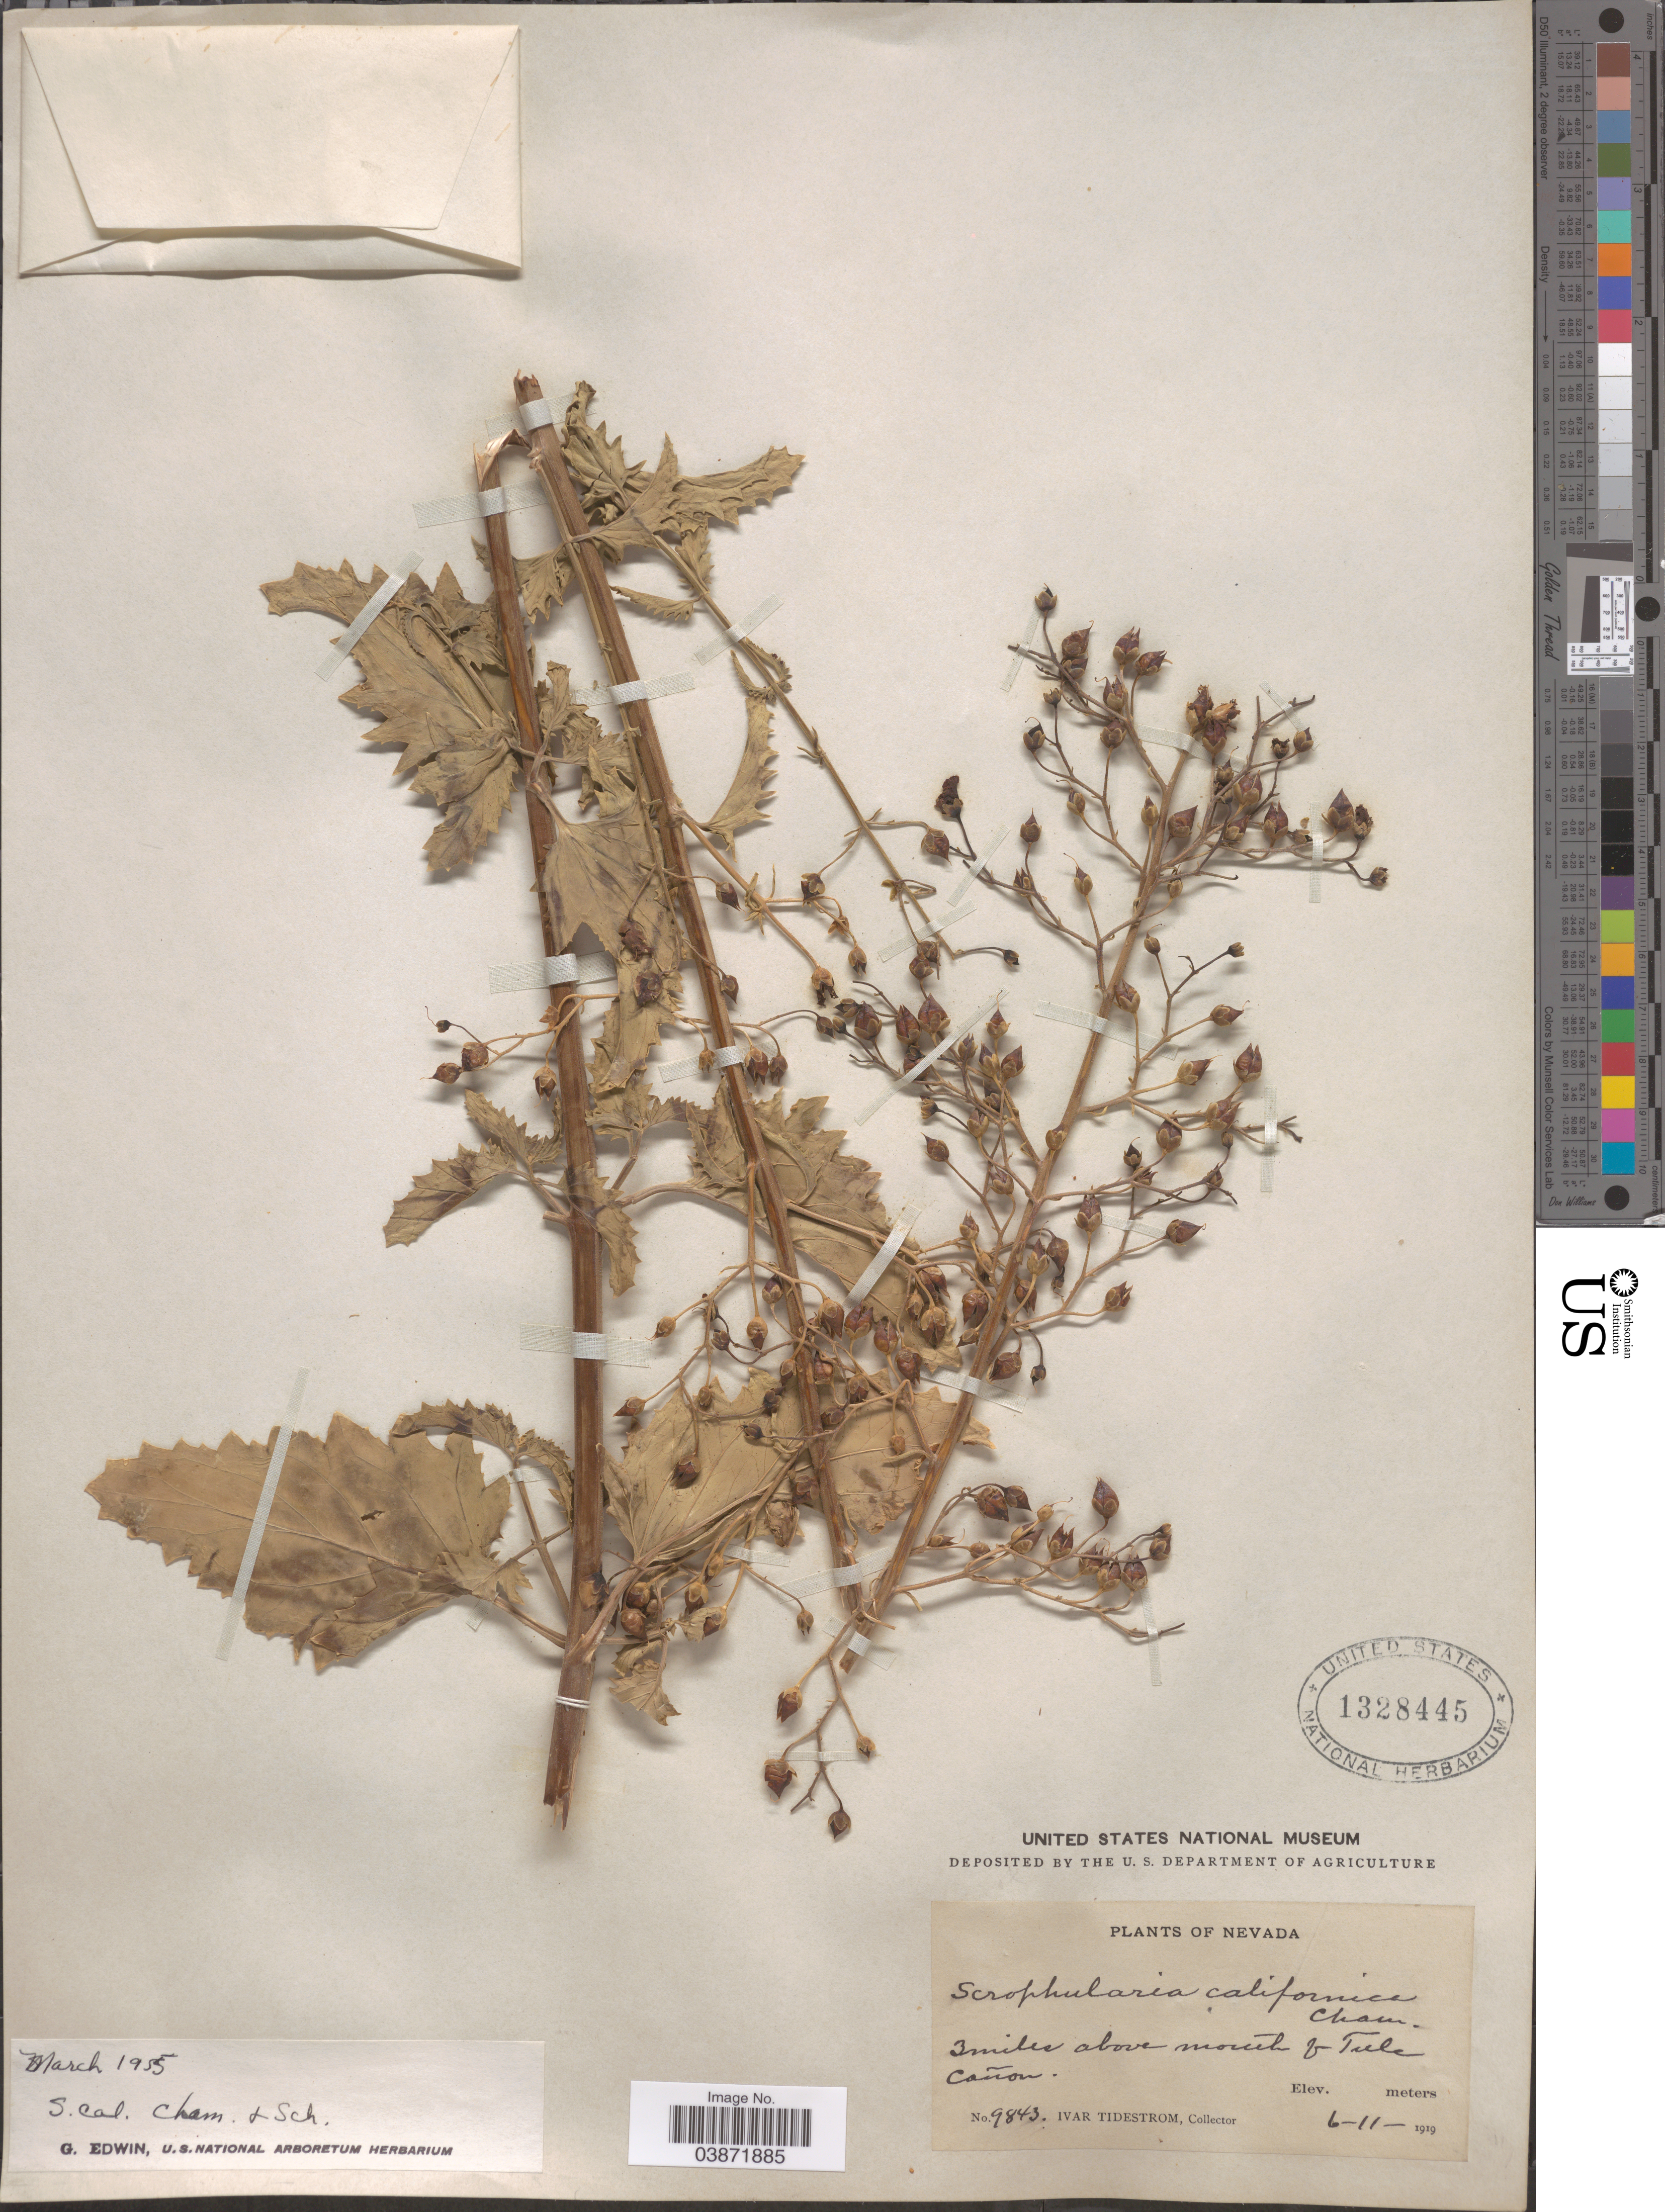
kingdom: Plantae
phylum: Tracheophyta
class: Magnoliopsida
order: Lamiales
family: Scrophulariaceae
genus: Scrophularia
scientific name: Scrophularia californica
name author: Cham. & Schltdl.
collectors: I. F. Tidestrom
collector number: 9843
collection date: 1919-06-11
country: United States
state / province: Nevada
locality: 3 miles above mouth of Tule Cañon.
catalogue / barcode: US 1328445